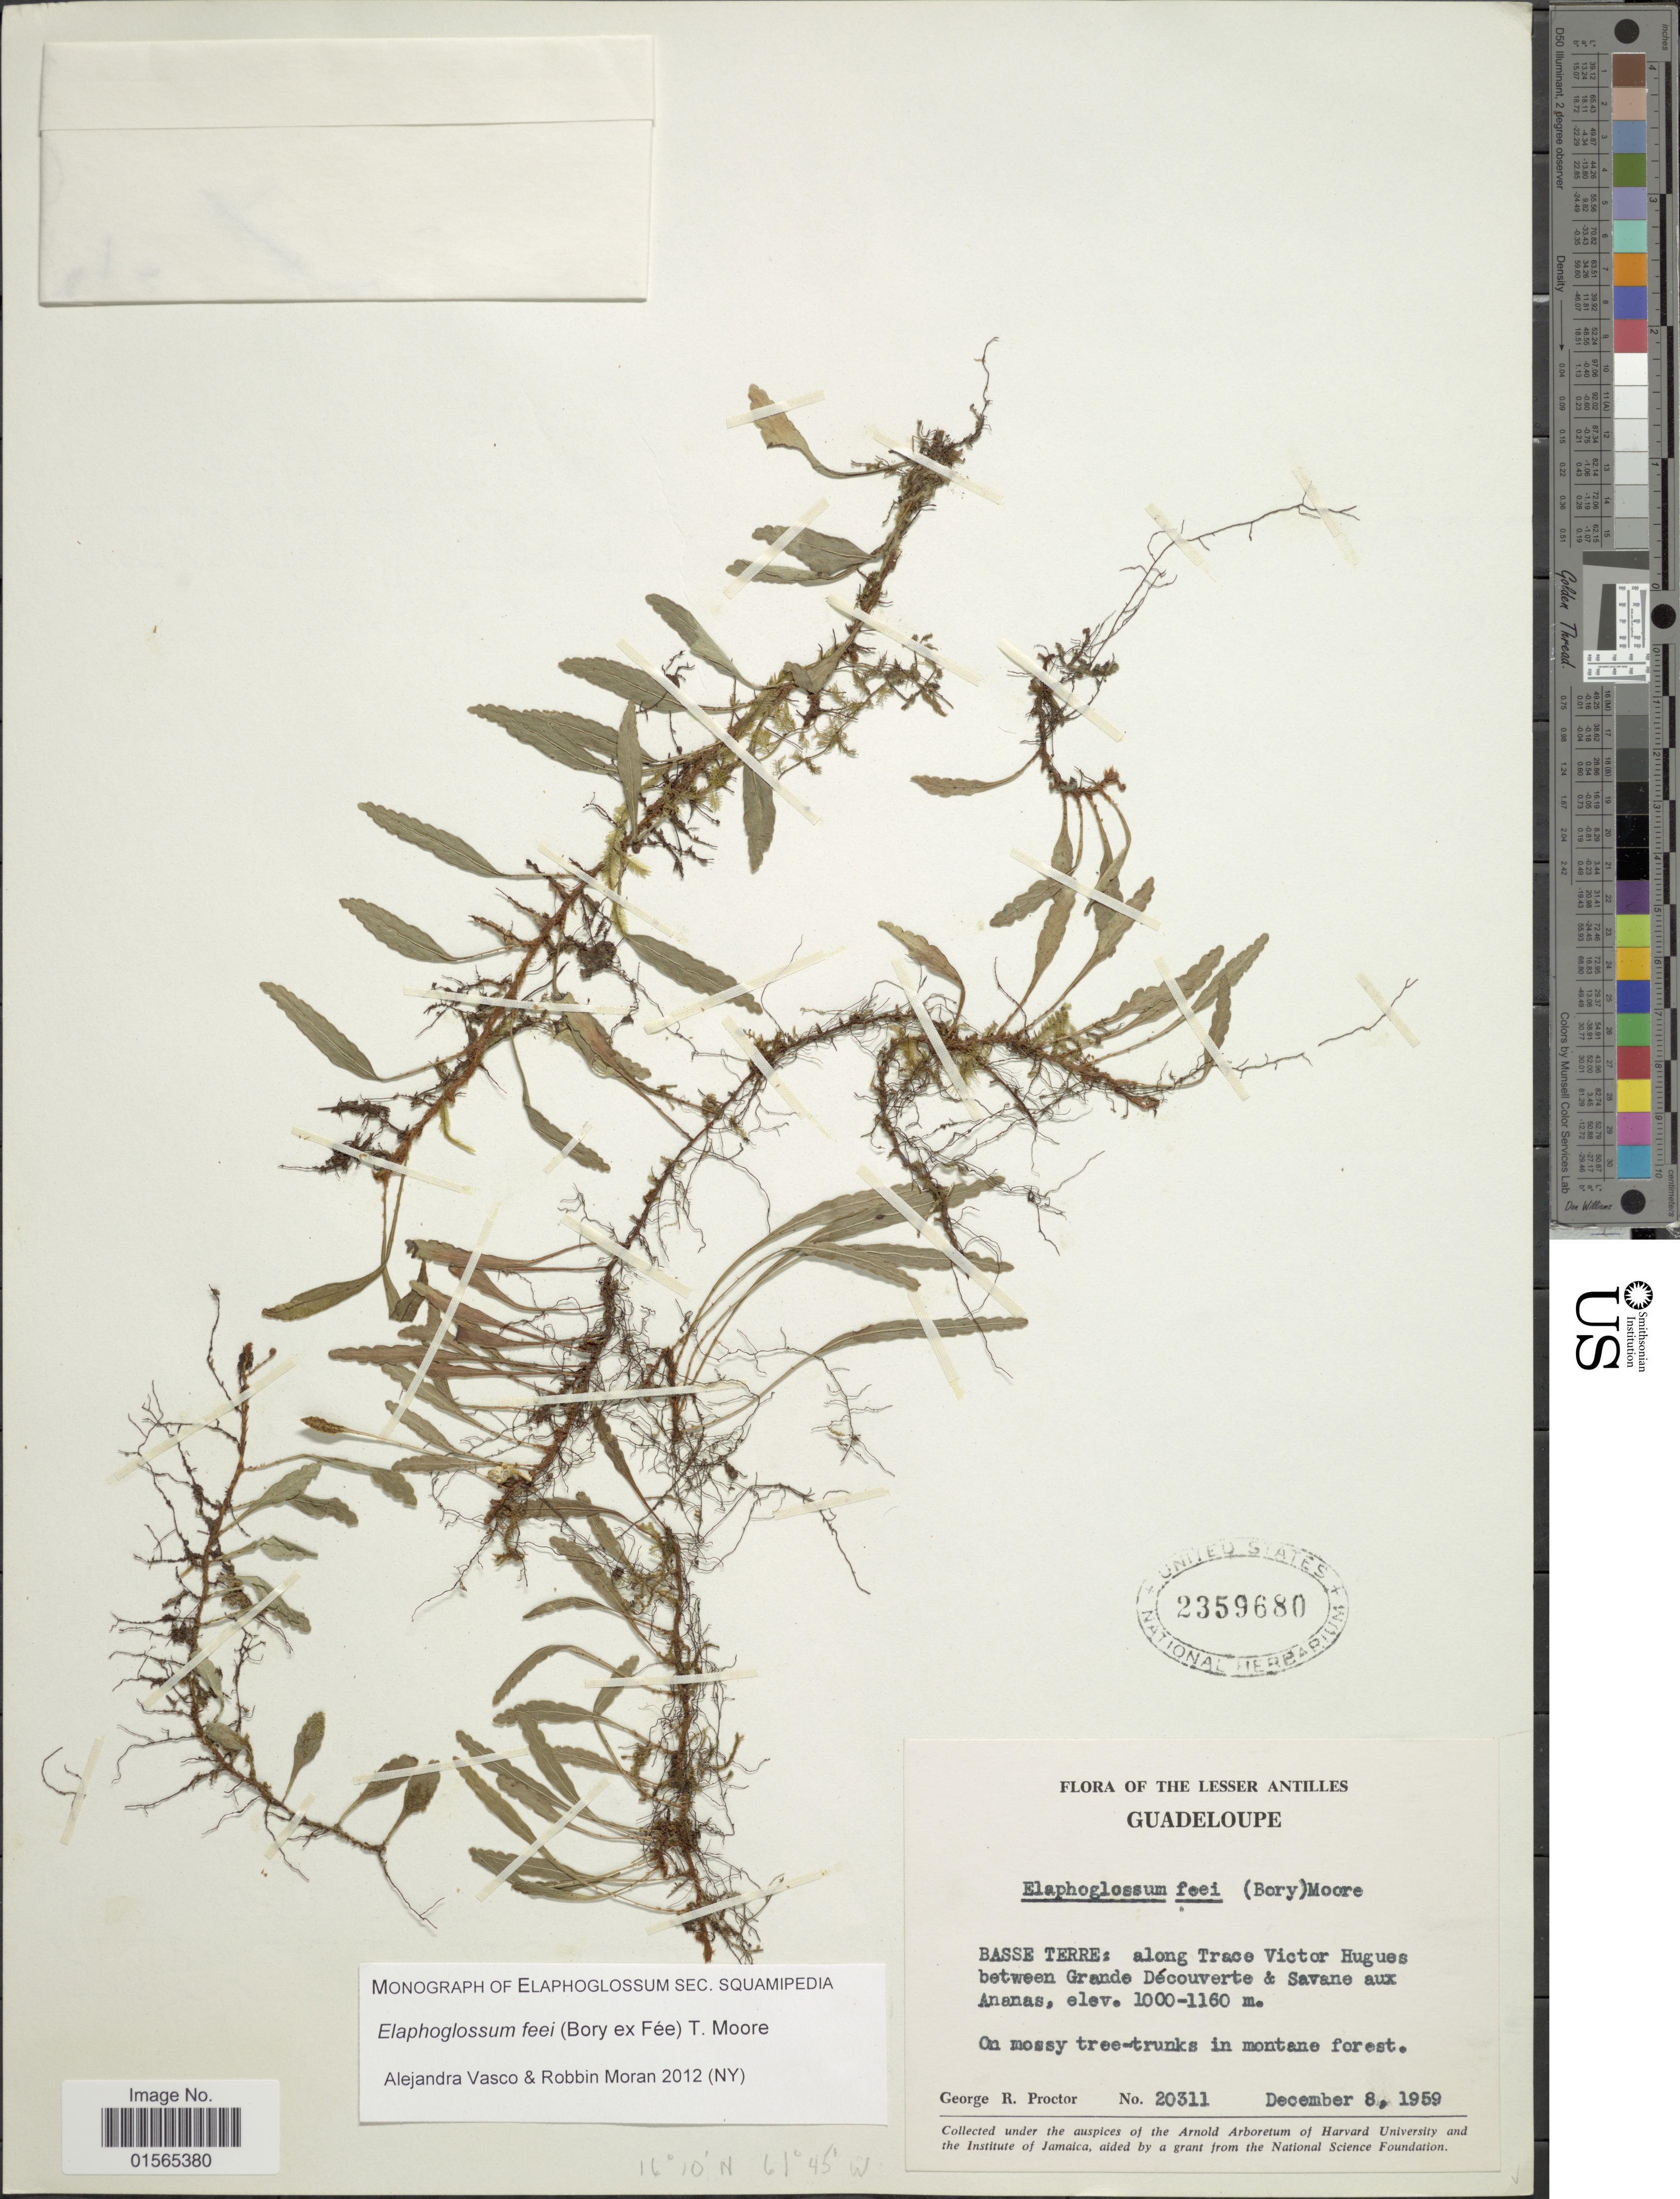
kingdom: Plantae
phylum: Tracheophyta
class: Polypodiopsida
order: Polypodiales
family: Dryopteridaceae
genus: Elaphoglossum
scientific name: Elaphoglossum feei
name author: (Bory ex Fée) T. Moore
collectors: G. R. Proctor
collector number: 20311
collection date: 1959-12-08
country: Guadeloupe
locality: The Lesser Antilles, Basse Terre: along Trace Victor Hugues between Grande Decouverte & Savane aux Ananas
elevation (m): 1000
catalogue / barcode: US 2359680